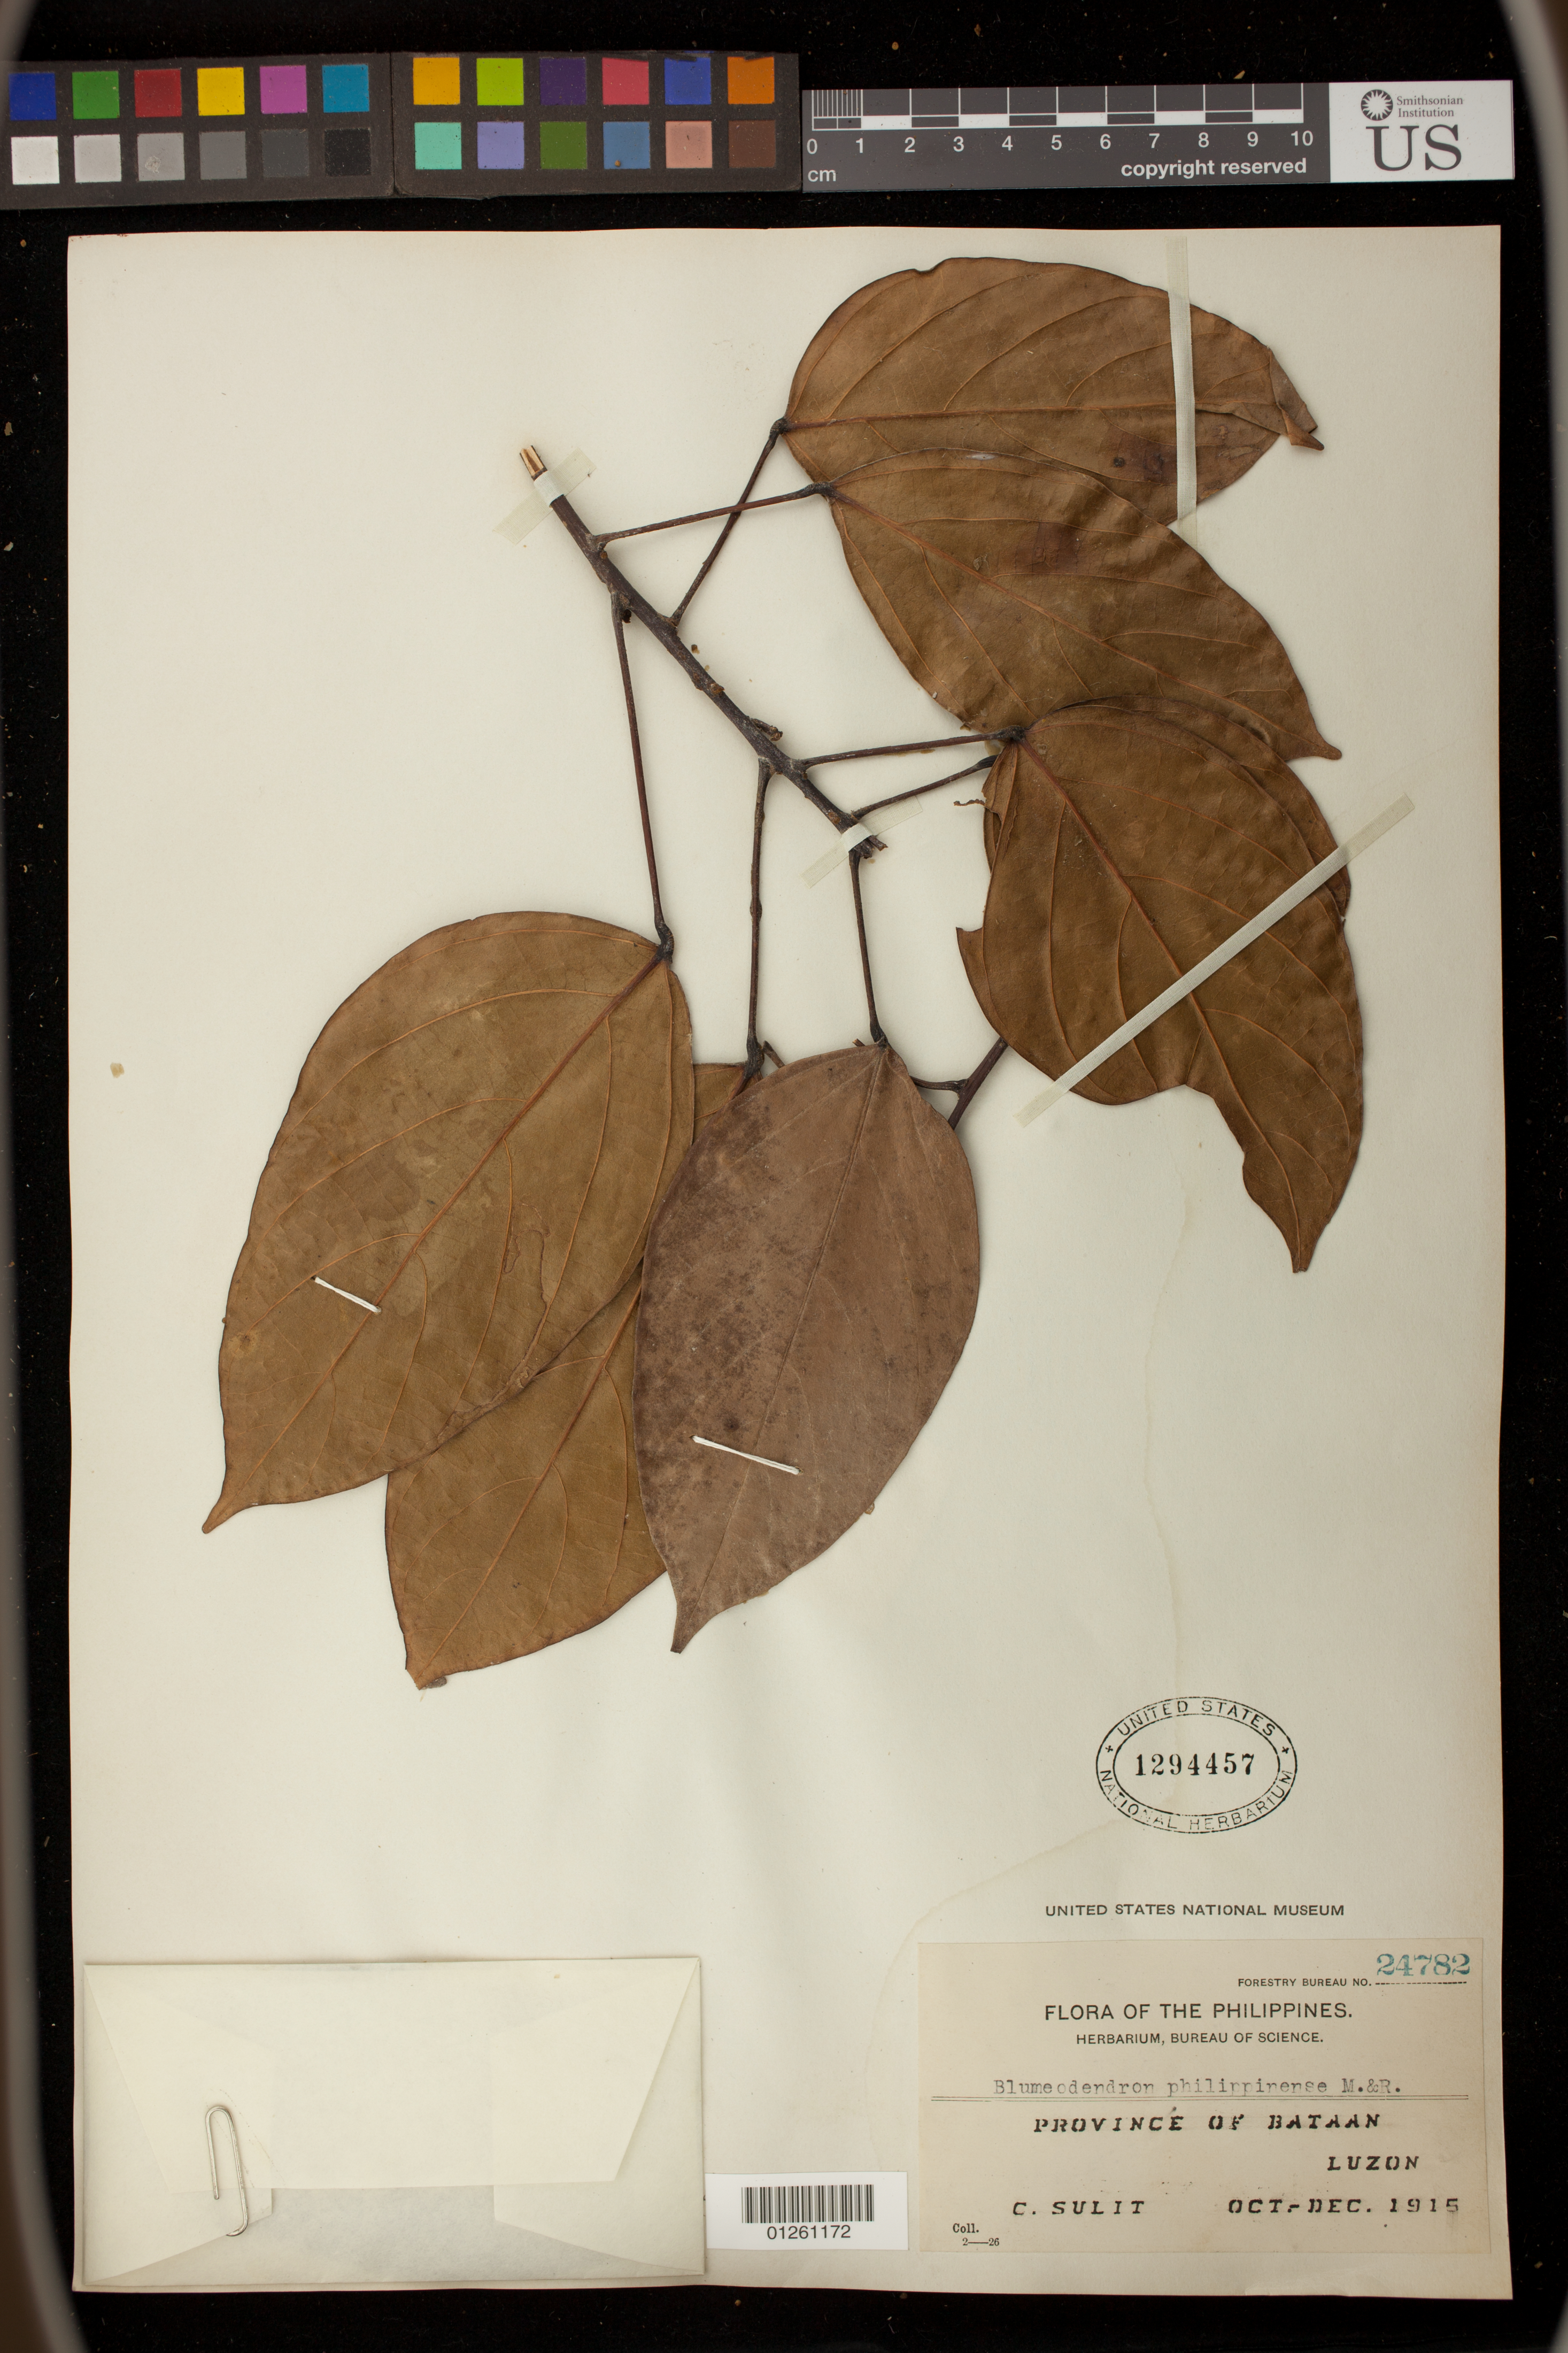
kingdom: Plantae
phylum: Tracheophyta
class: Magnoliopsida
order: Malpighiales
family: Euphorbiaceae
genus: Blumeodendron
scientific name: Blumeodendron kurzii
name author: (Hook. f.) J.Jay Sm.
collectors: C. Sulit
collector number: For. Bur. 24782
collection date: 1915-10/1915-12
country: Philippines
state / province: Central Luzon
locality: Province of Bataan, Luzon Island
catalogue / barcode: US 1294457